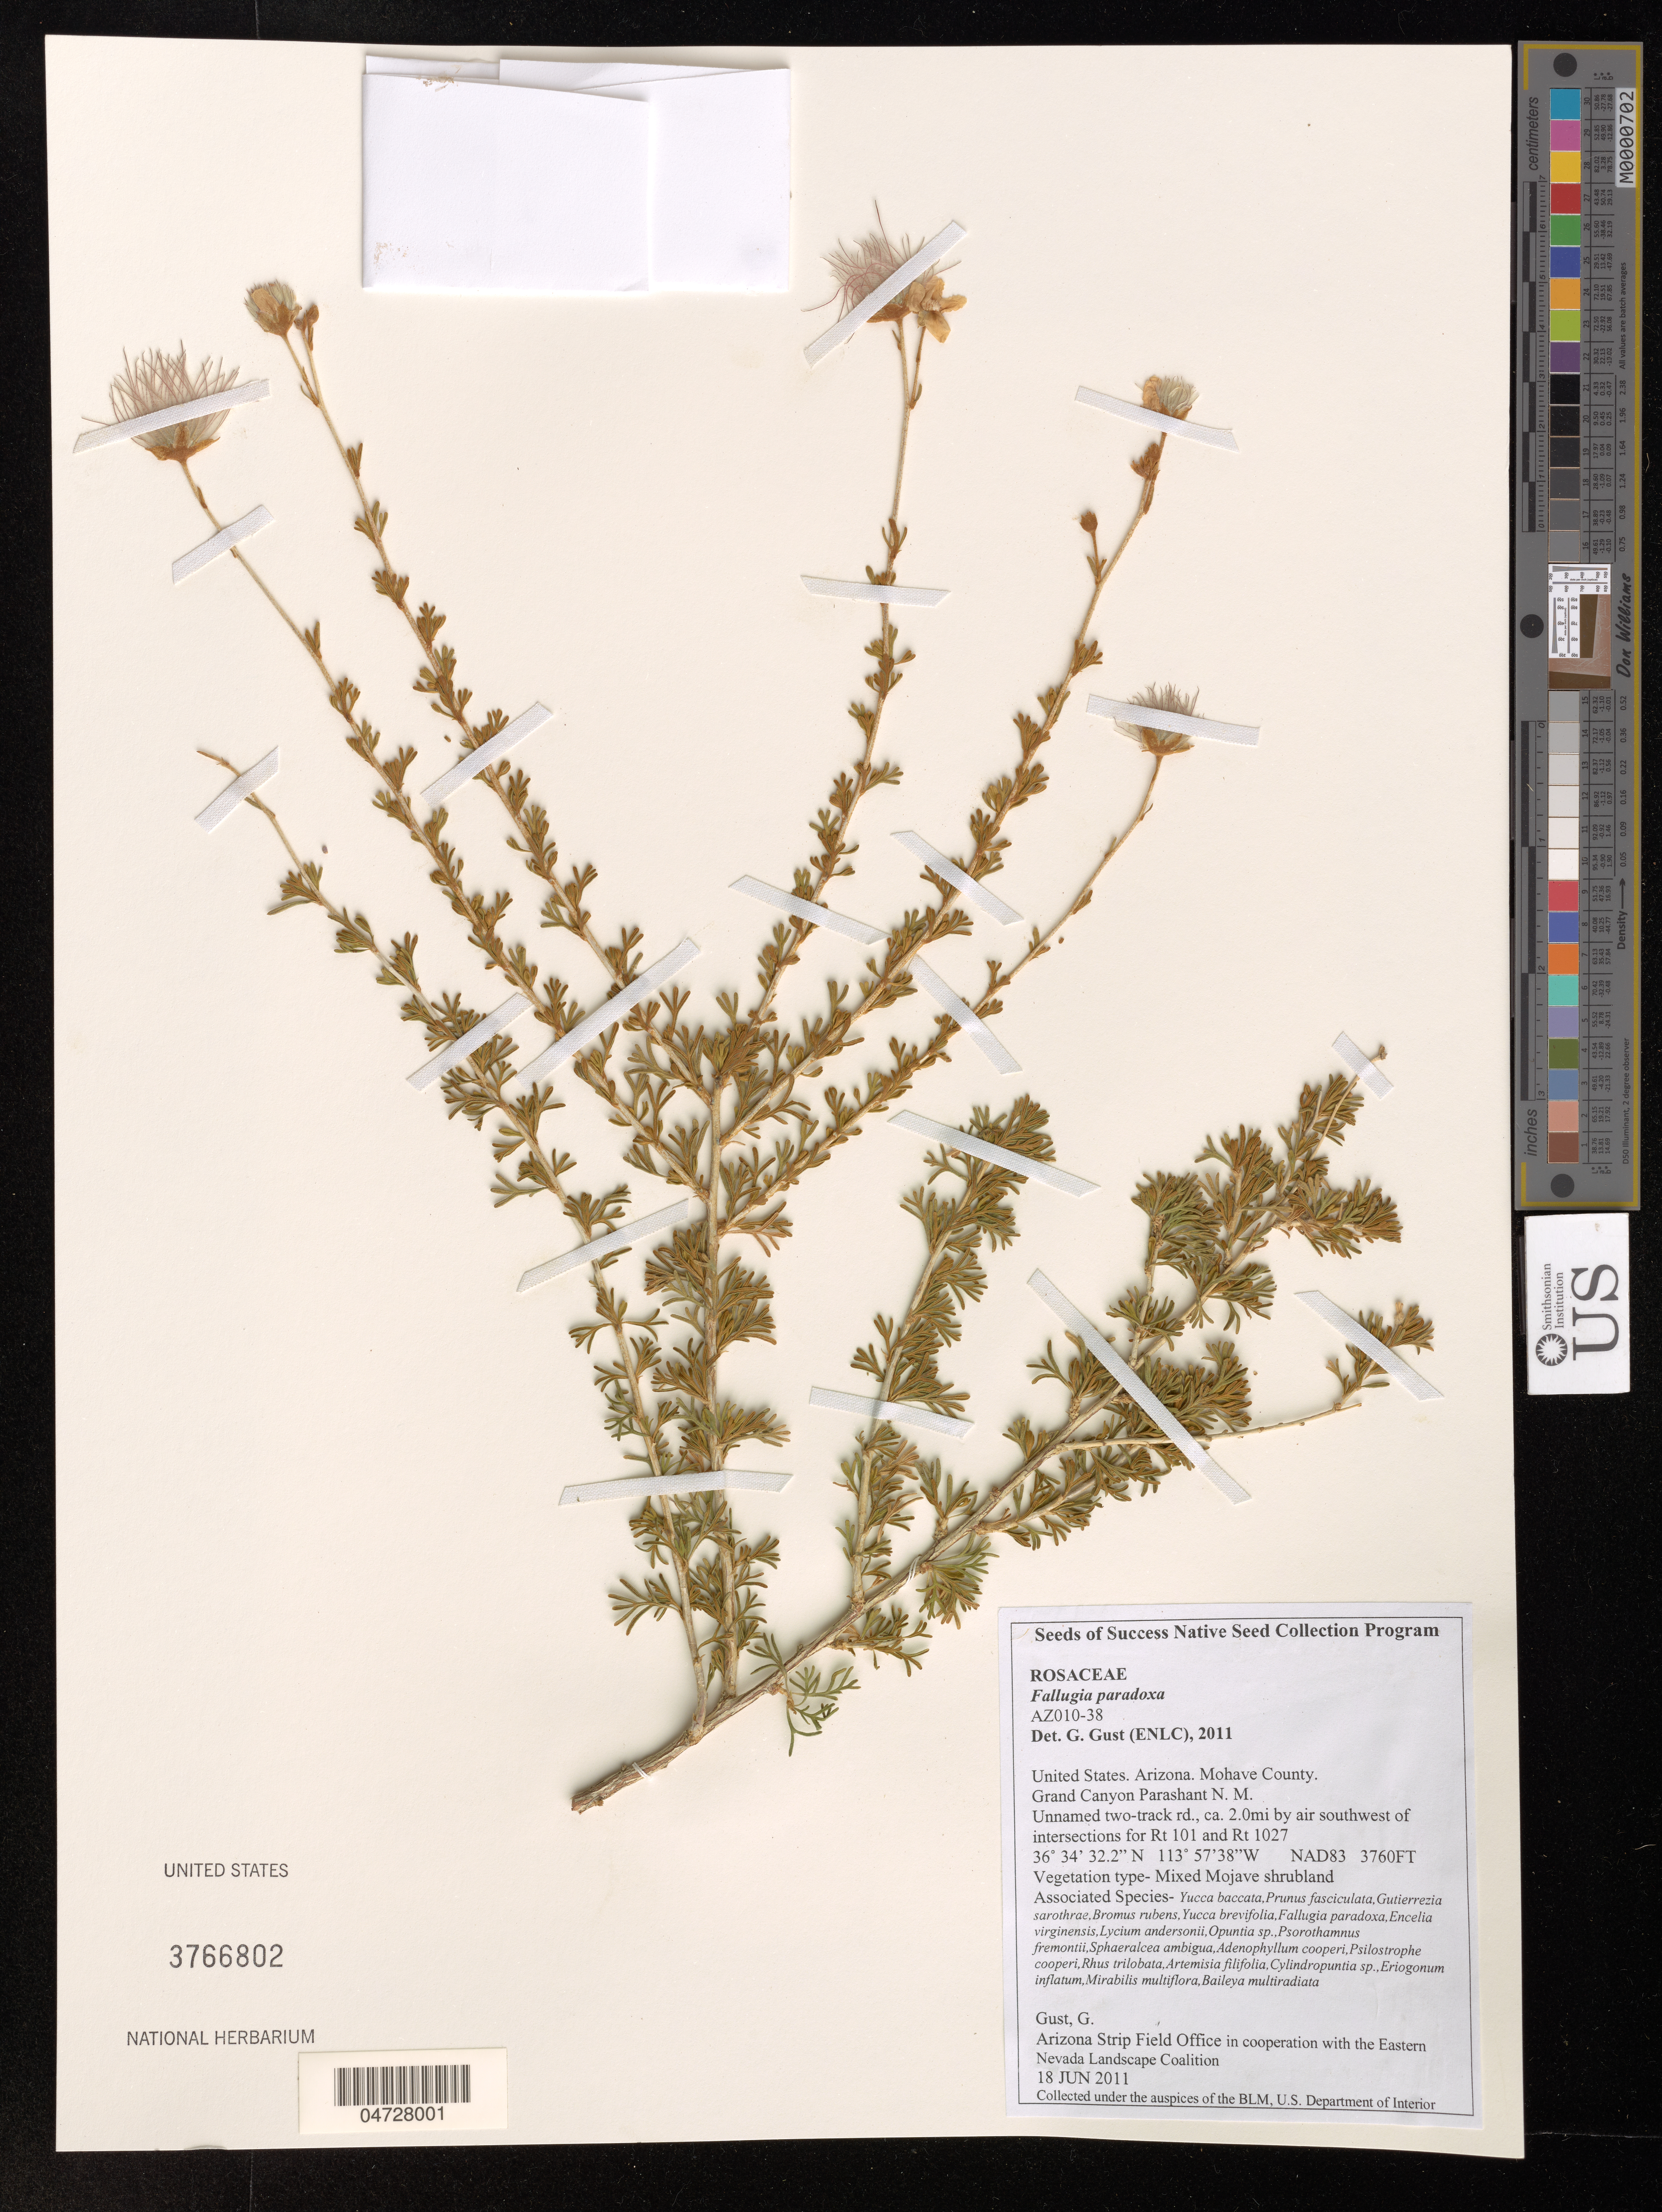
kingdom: Plantae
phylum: Tracheophyta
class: Magnoliopsida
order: Rosales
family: Rosaceae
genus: Fallugia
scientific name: Fallugia paradoxa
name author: (D. Don ex Tilloch & T. Taylor) Endl. ex Torr.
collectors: G. Gust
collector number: AZ010-38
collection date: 2011-06-18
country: United States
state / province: Arizona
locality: Mohave County, Grand Canyon Parashant N. M., Unnamed two-track rd., ca. 2.0mi by air southwest of intersections for Rt 101 and Rt 1027.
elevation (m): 1146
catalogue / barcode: US 3766802